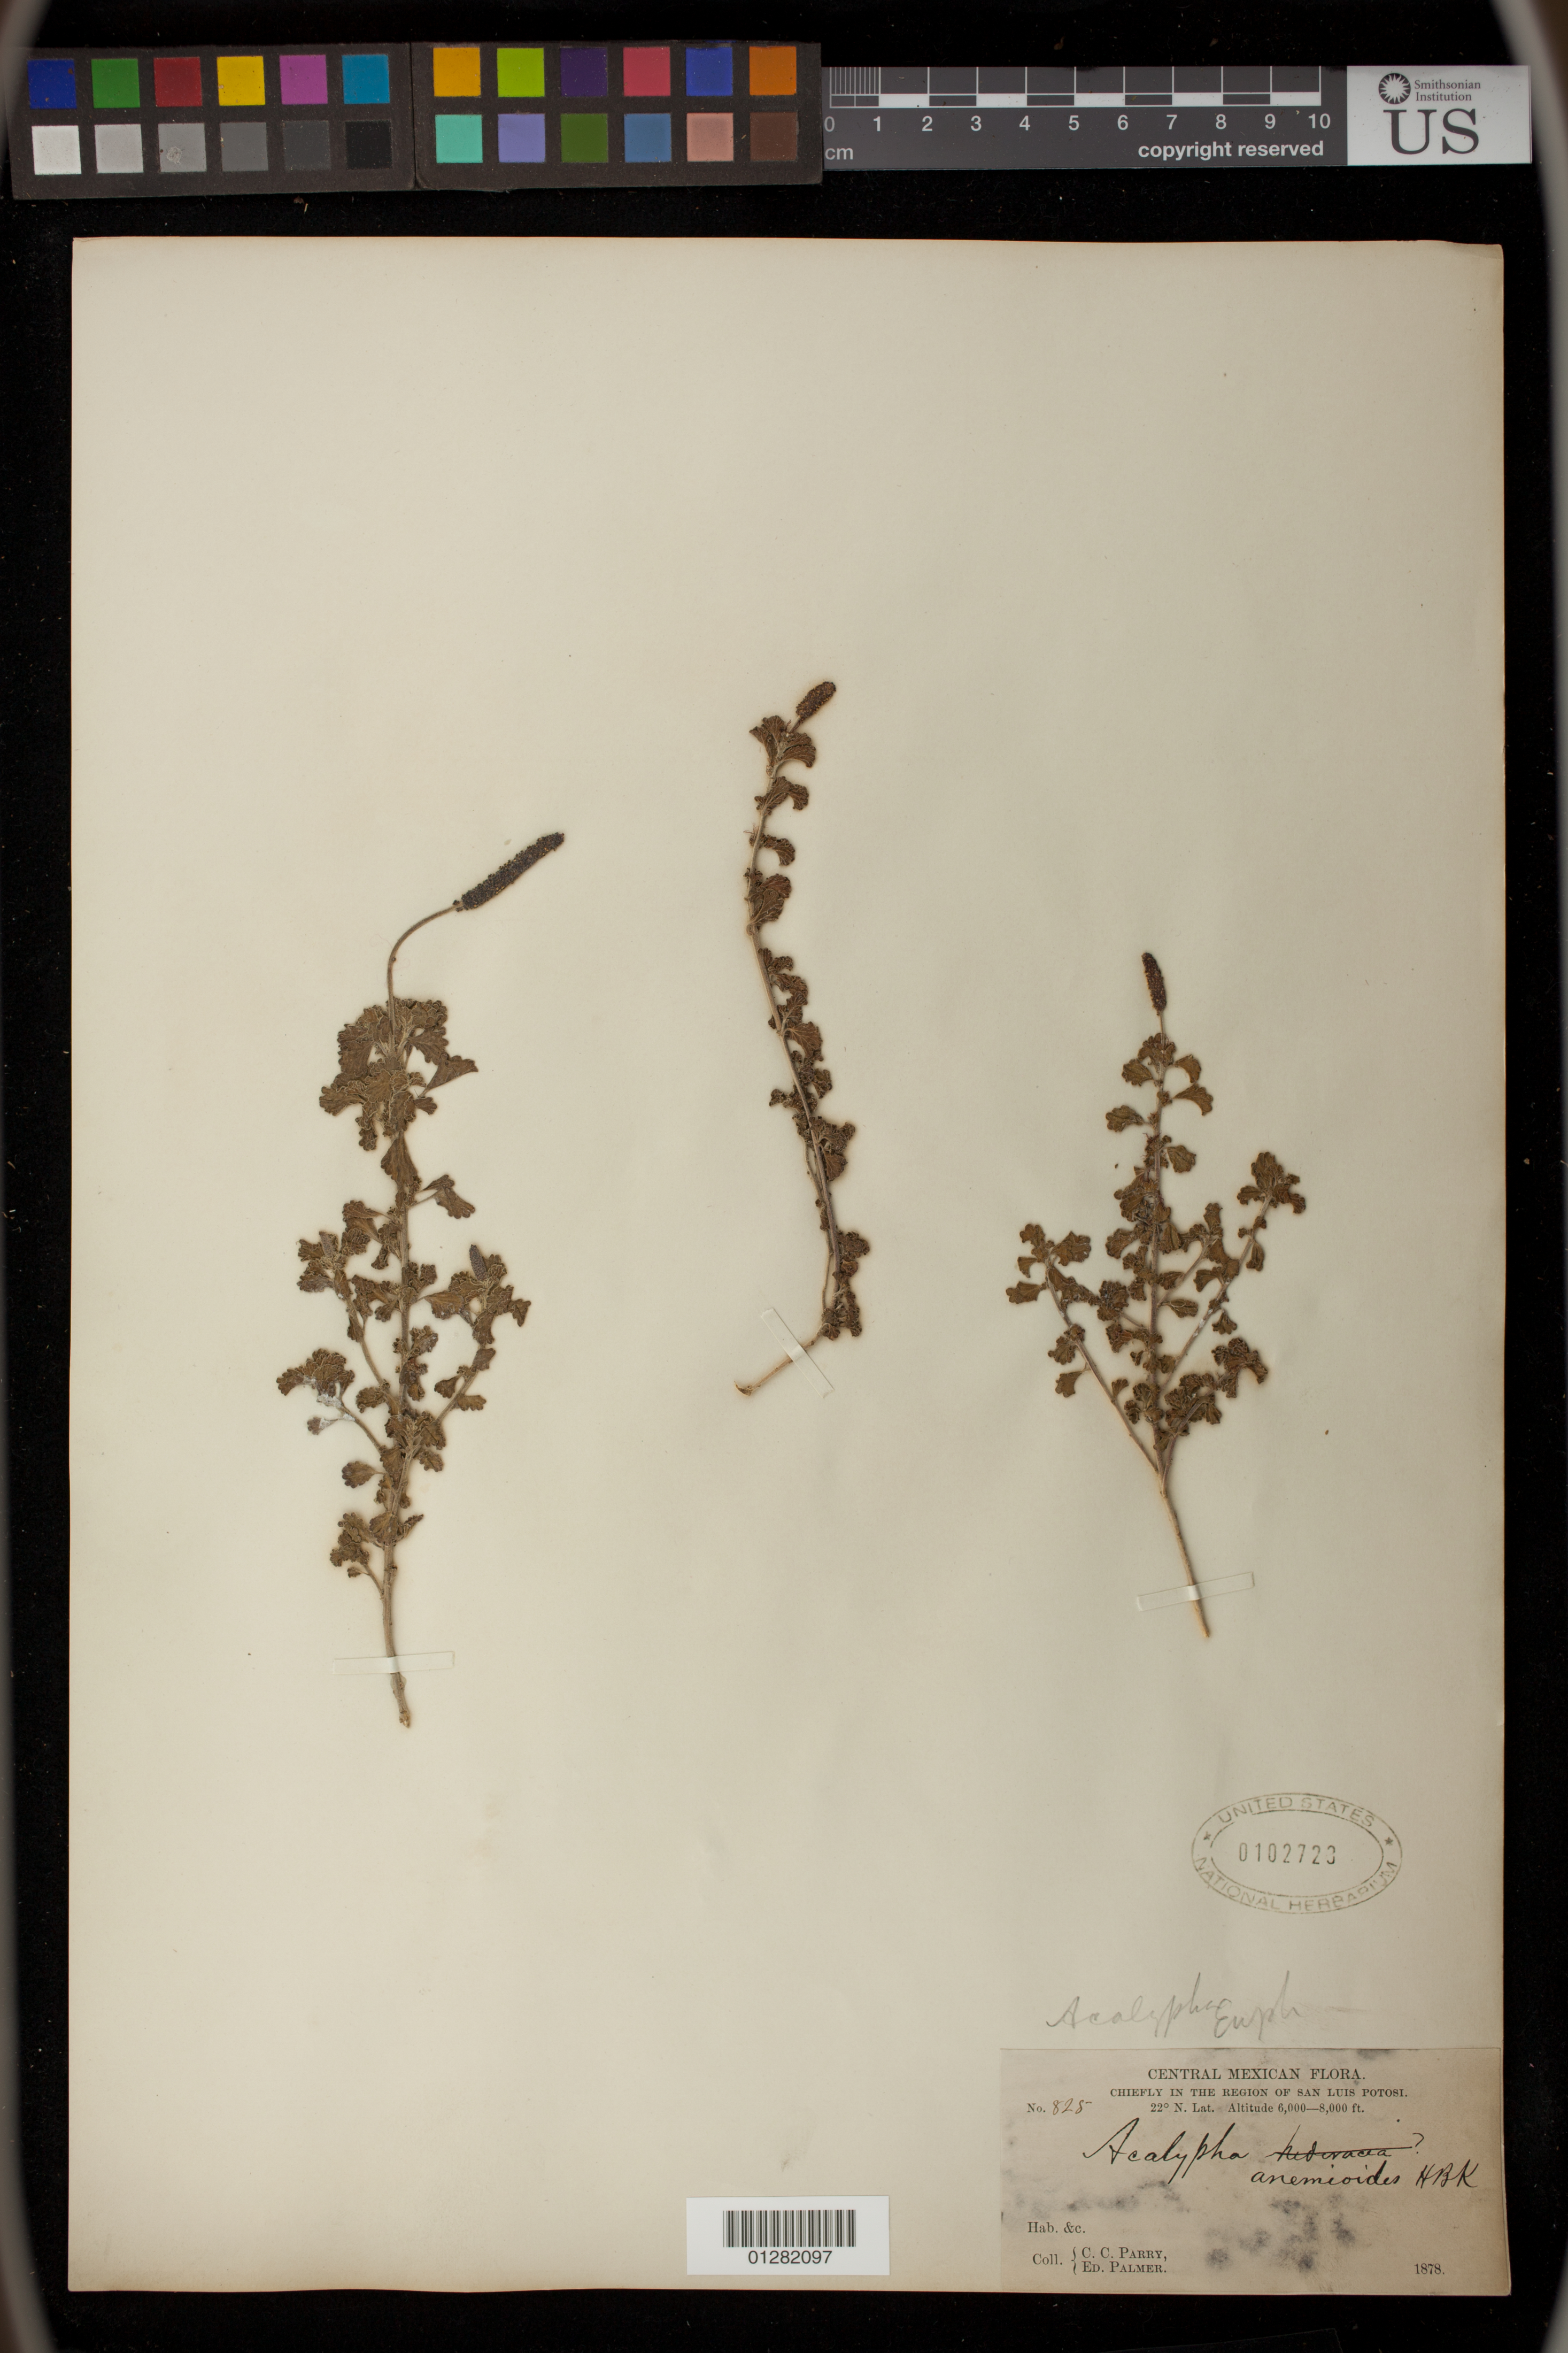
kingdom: Plantae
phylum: Tracheophyta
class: Magnoliopsida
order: Malpighiales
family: Euphorbiaceae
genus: Acalypha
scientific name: Acalypha anemioides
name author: Kunth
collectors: C. C. Parry & E. Palmer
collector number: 828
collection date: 1878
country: Mexico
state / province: San Luis Potosi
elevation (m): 1829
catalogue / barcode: US 102723